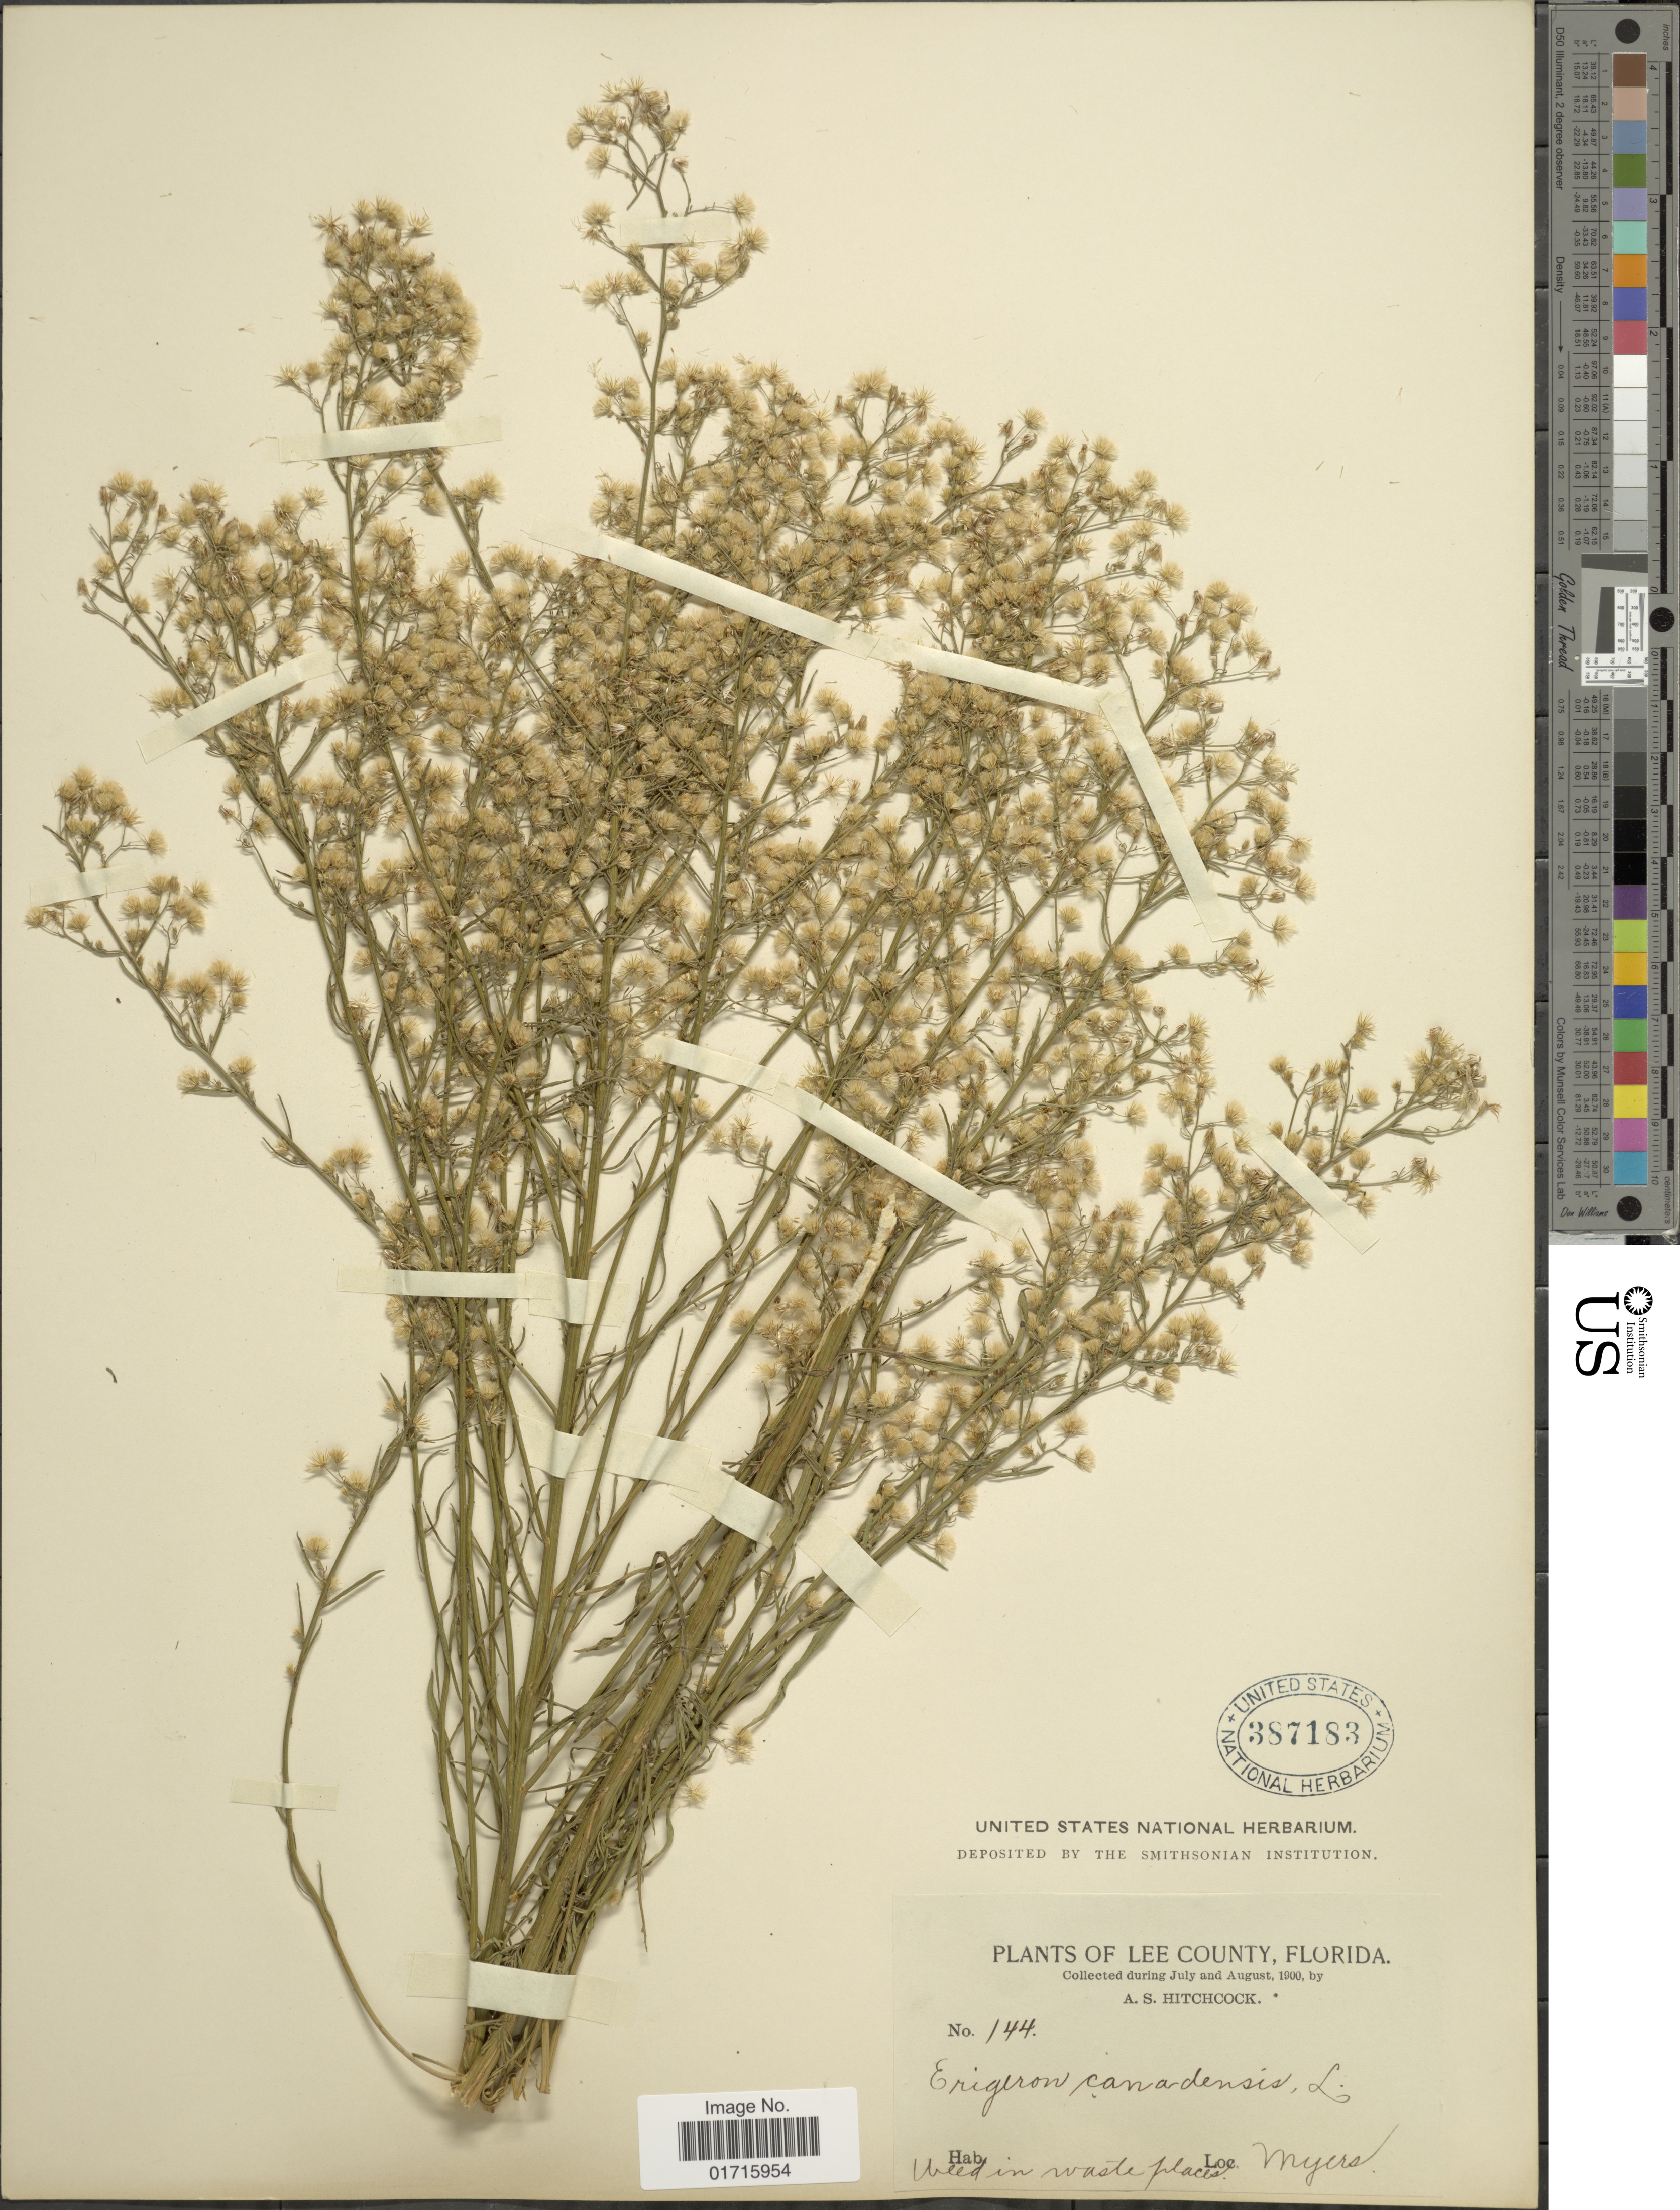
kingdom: Plantae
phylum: Tracheophyta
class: Magnoliopsida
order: Asterales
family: Asteraceae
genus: Conyza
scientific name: Conyza canadensis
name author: (L.) Cronq.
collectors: A. S. Hitchcock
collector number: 144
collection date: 1900-07/1900-08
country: United States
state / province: Florida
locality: Lee County, Florida. Weed in waste places. Myers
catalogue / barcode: US 387183